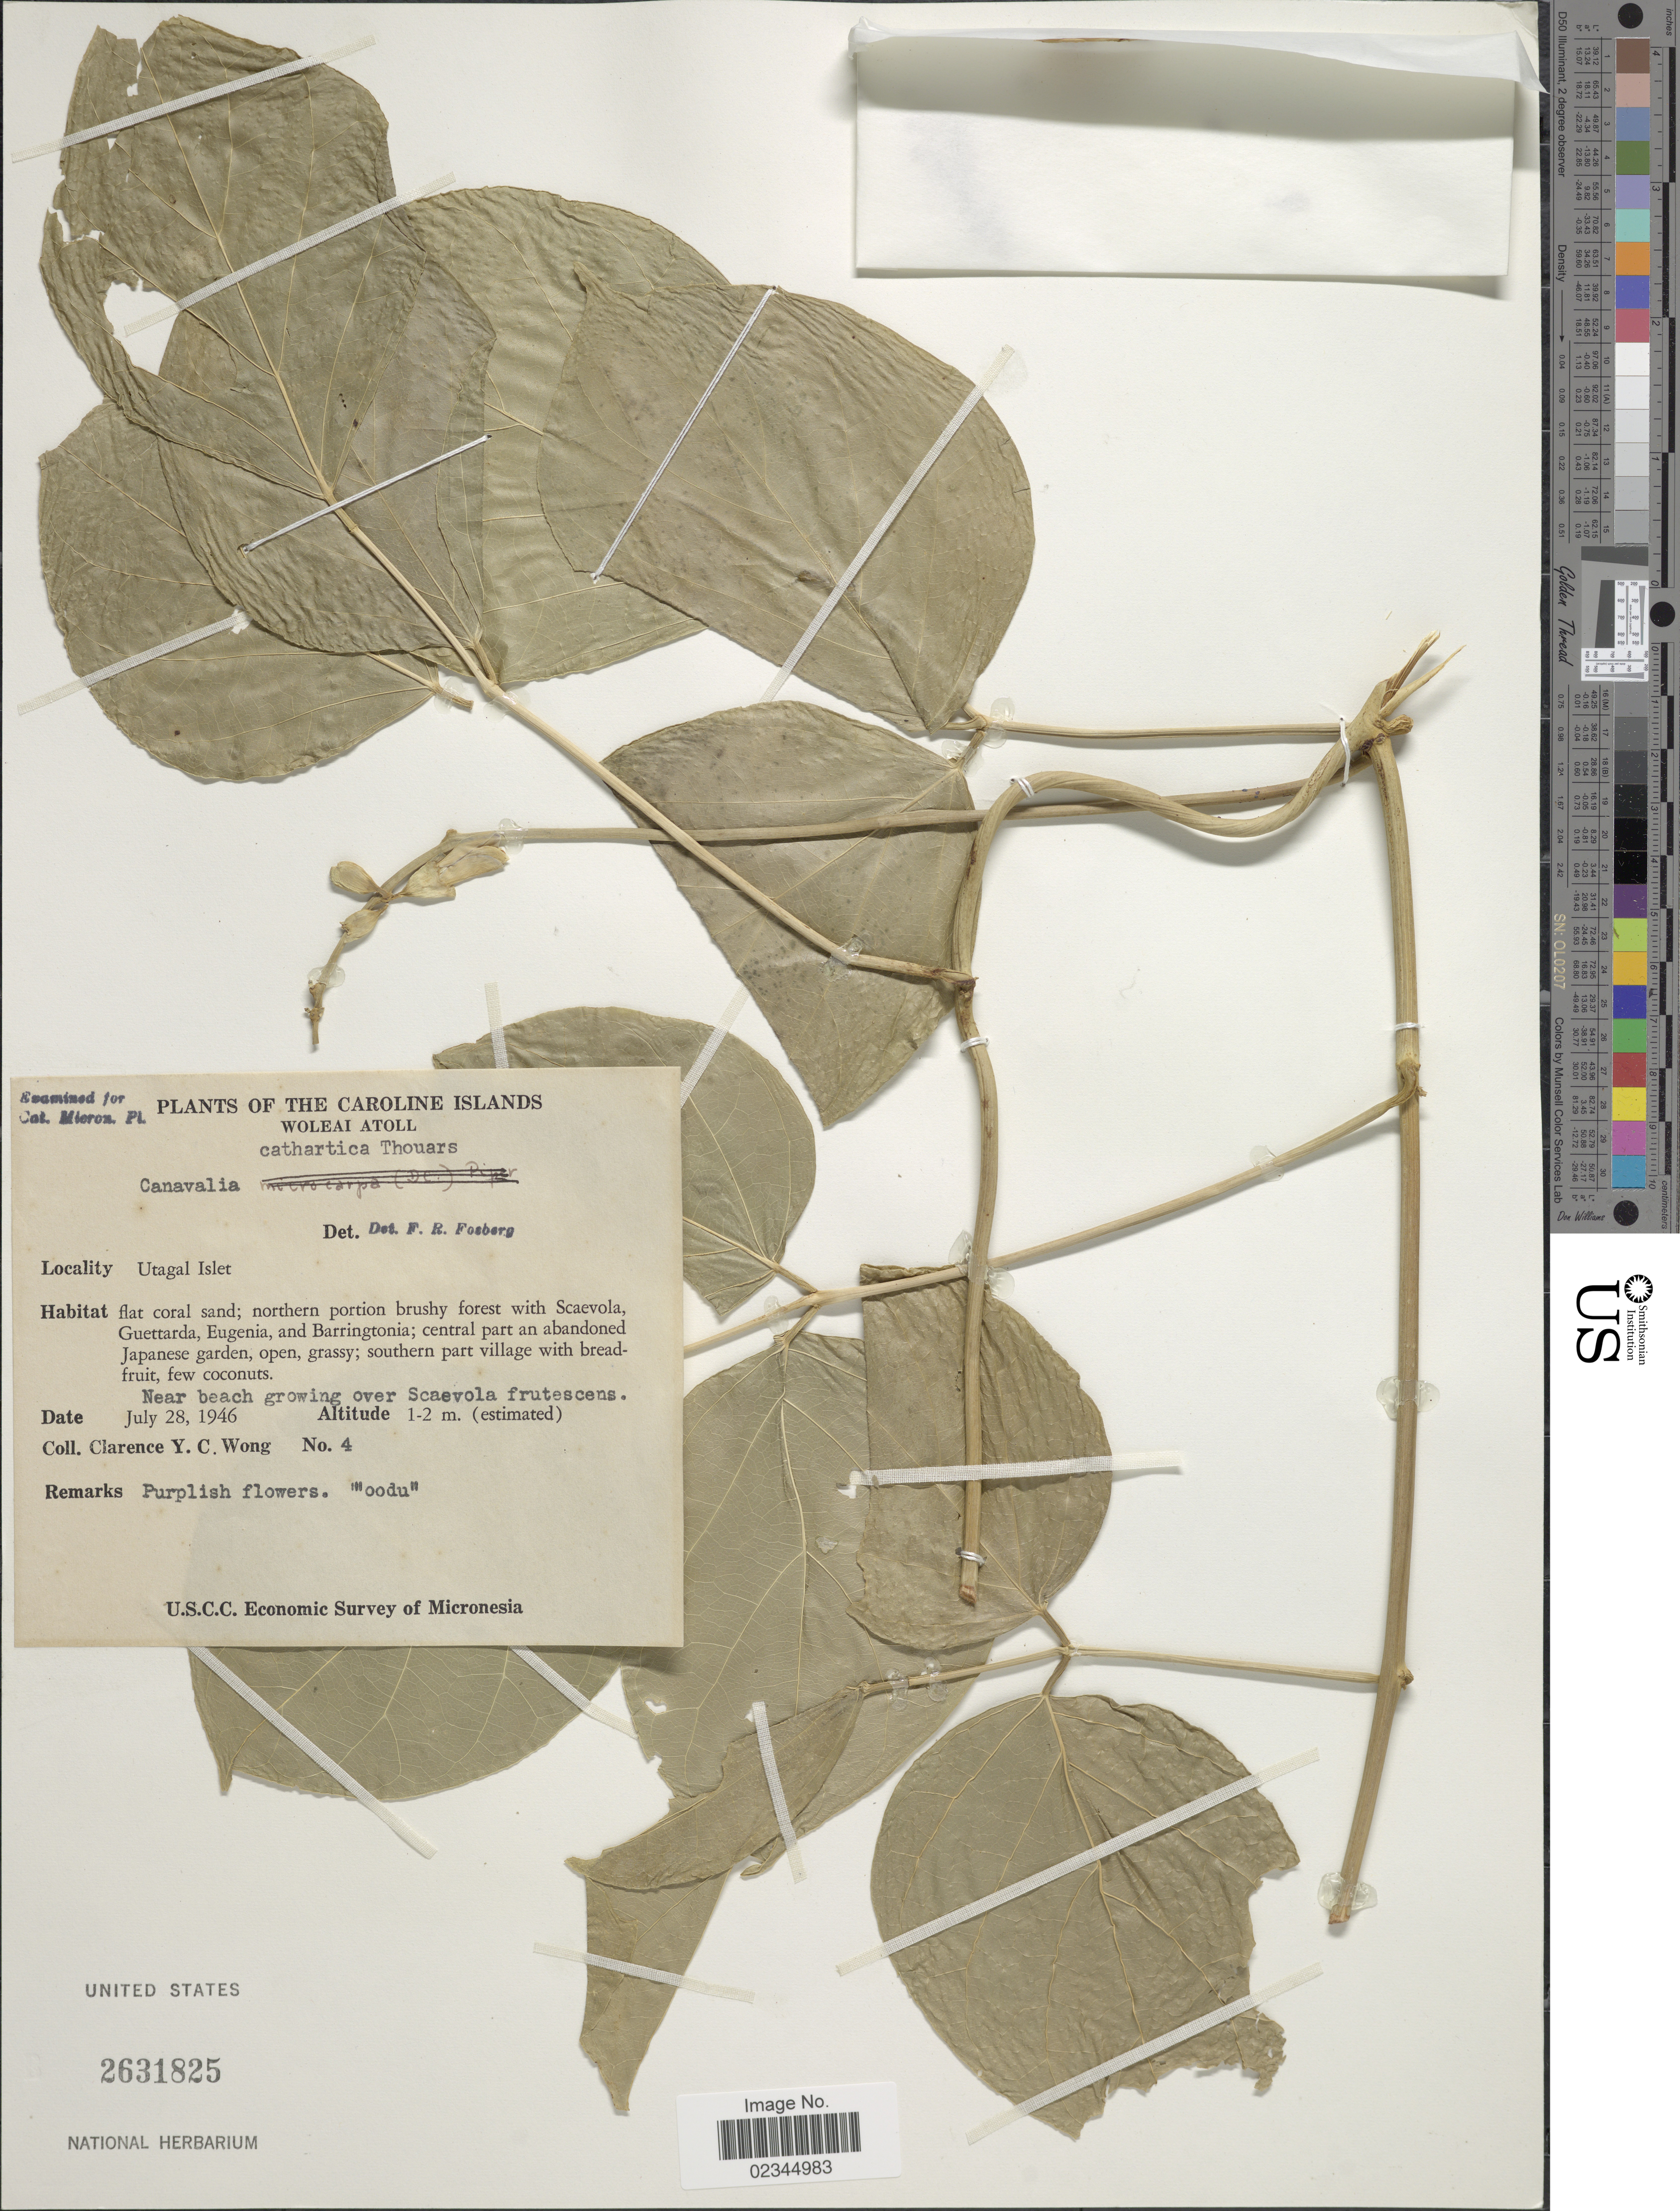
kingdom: Plantae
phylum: Tracheophyta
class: Magnoliopsida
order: Fabales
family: Fabaceae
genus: Canavalia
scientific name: Canavalia cathartica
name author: Thouars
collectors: C. Y. C. Wong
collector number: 4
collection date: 1946-07-28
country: Micronesia, Federated States of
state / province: Yap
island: Woleai Atoll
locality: The Caroline Islands, Woleai Atoll, Utagal Islet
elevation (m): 1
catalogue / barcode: US 2631825